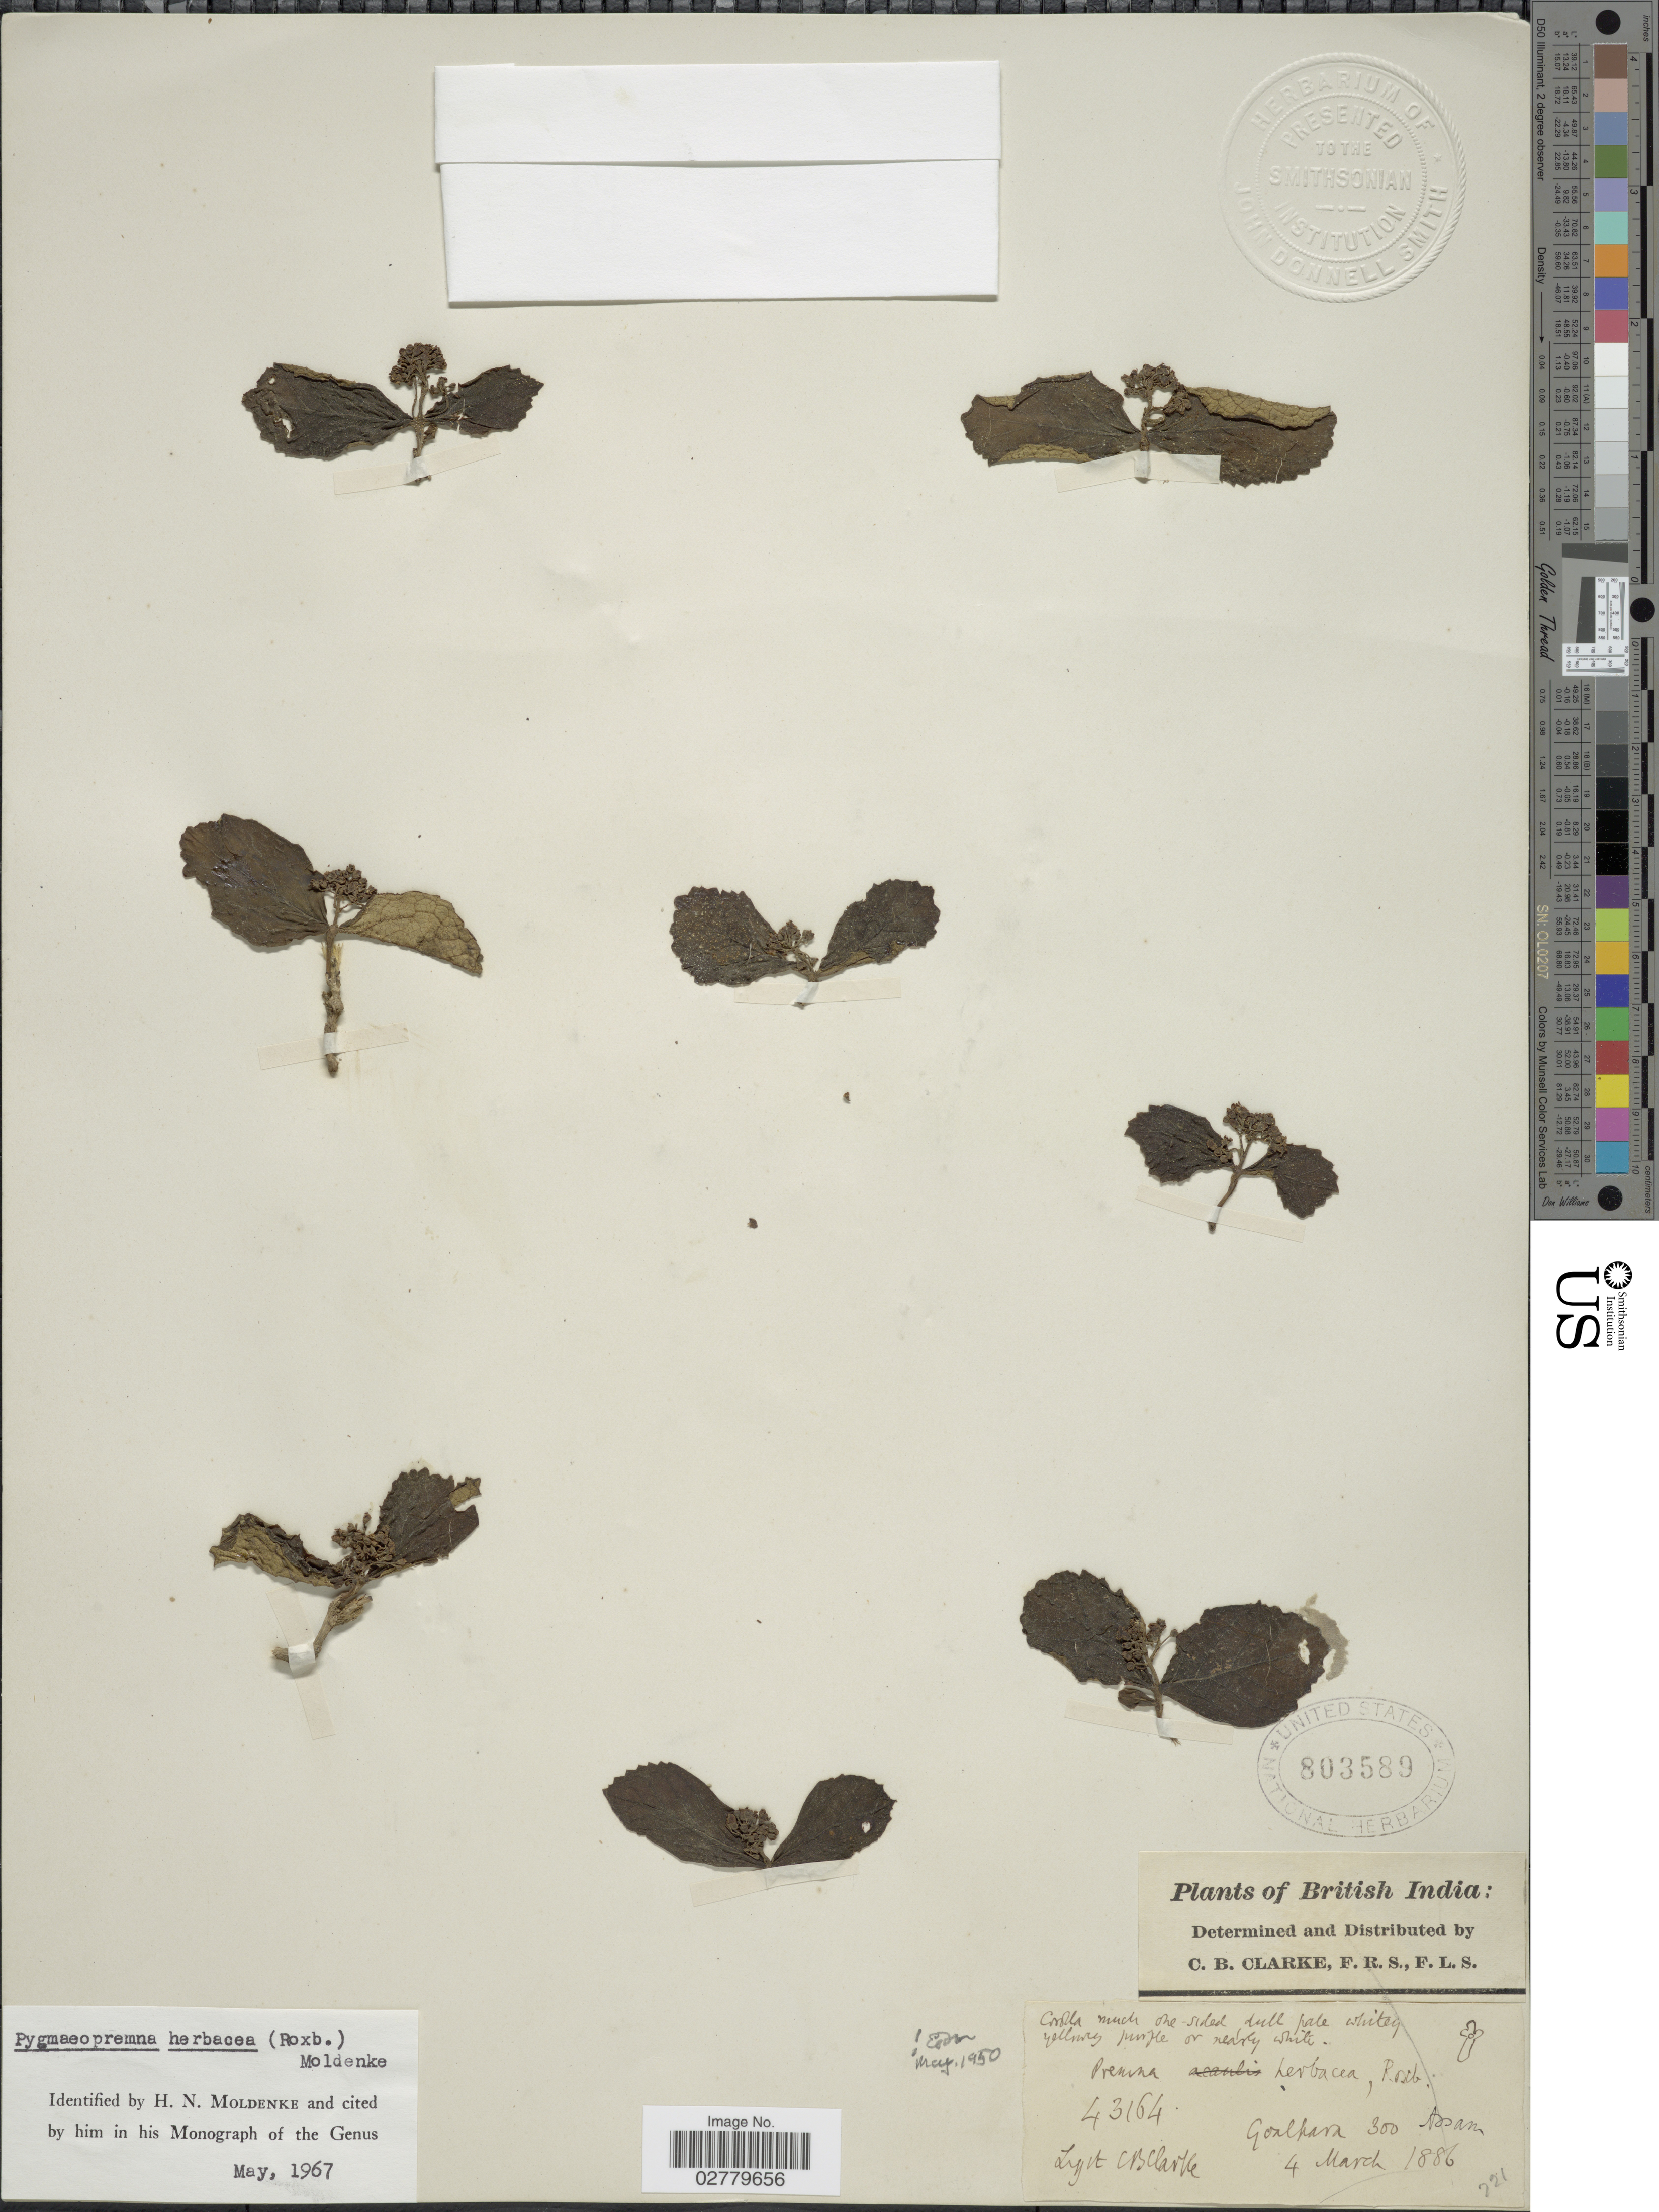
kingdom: Plantae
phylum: Tracheophyta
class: Magnoliopsida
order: Lamiales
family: Lamiaceae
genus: Premna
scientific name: Premna herbacea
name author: Roxb.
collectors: C. B. Clarke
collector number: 43164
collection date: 1886-03-04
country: India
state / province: Assam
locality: British India. Goalkara.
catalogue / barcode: US 803589